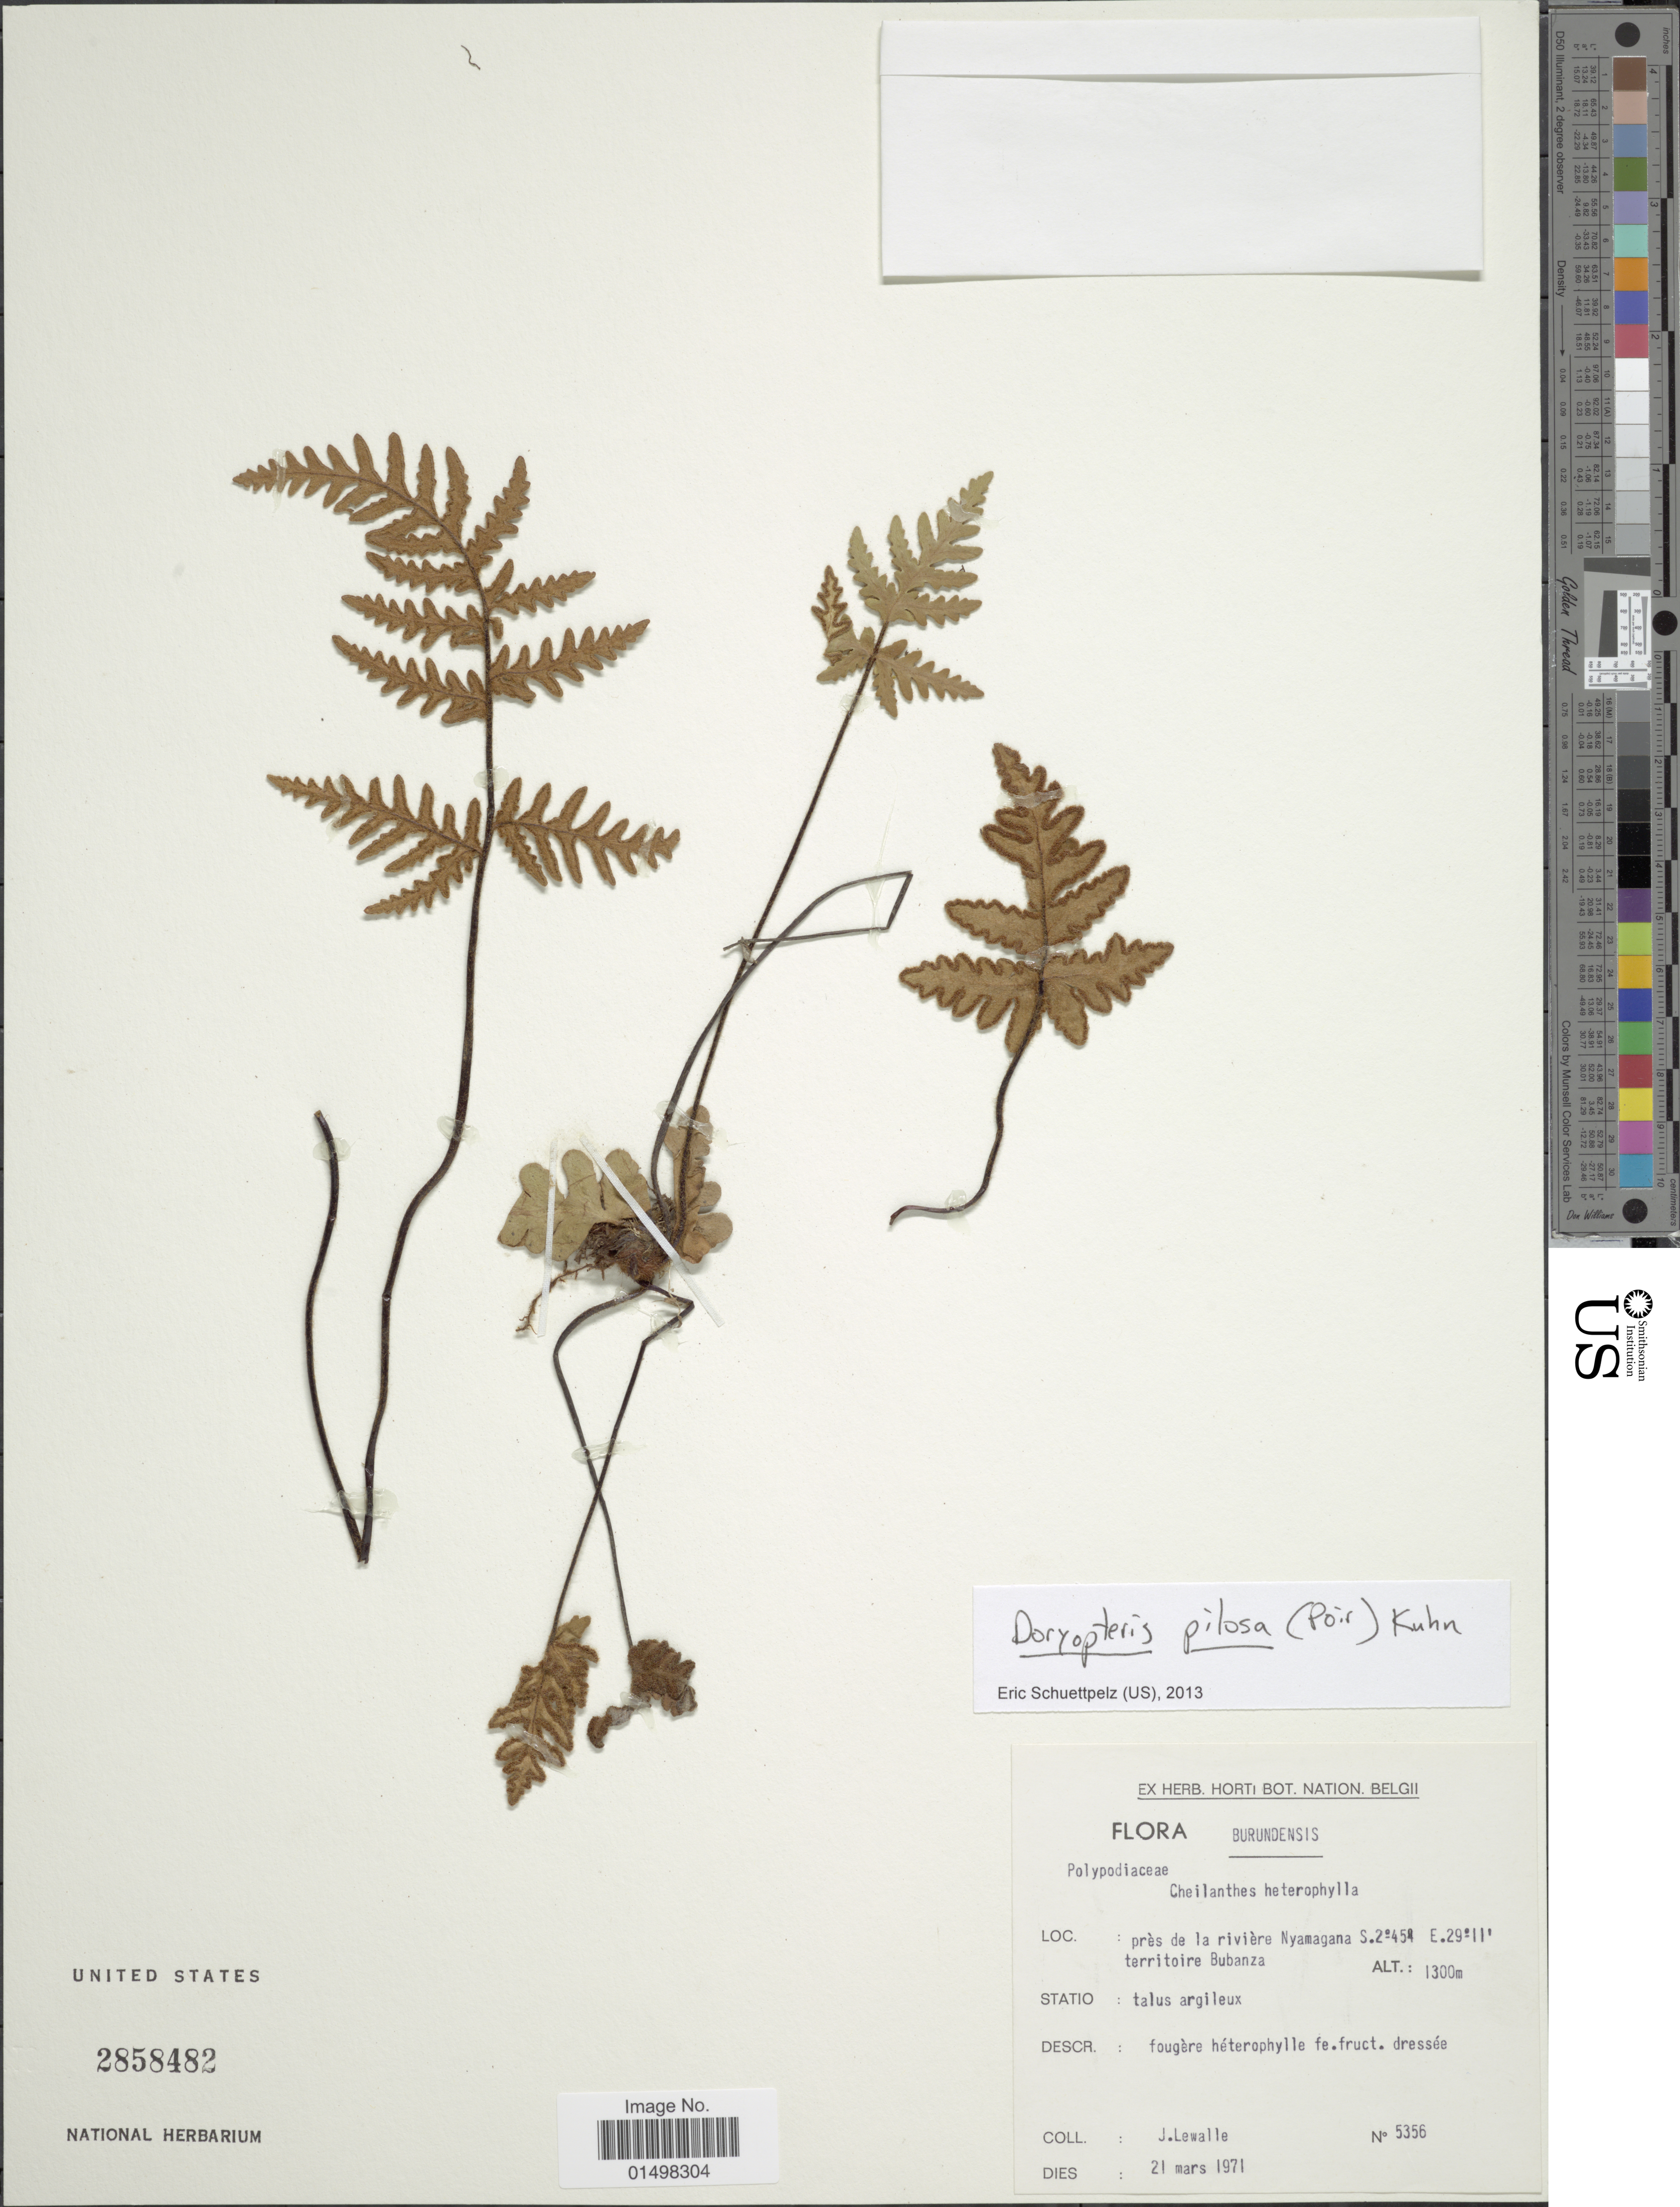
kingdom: Plantae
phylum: Tracheophyta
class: Polypodiopsida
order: Polypodiales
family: Pteridaceae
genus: Doryopteris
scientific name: Doryopteris pilosa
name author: (Poir.) Kuhn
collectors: J. Lewalle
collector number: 5356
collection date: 1971-03-21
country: Burundi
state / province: Bubanza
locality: Pres de la riviere. Nyamagana. Territoire Bubanza.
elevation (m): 1300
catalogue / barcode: US 2858482